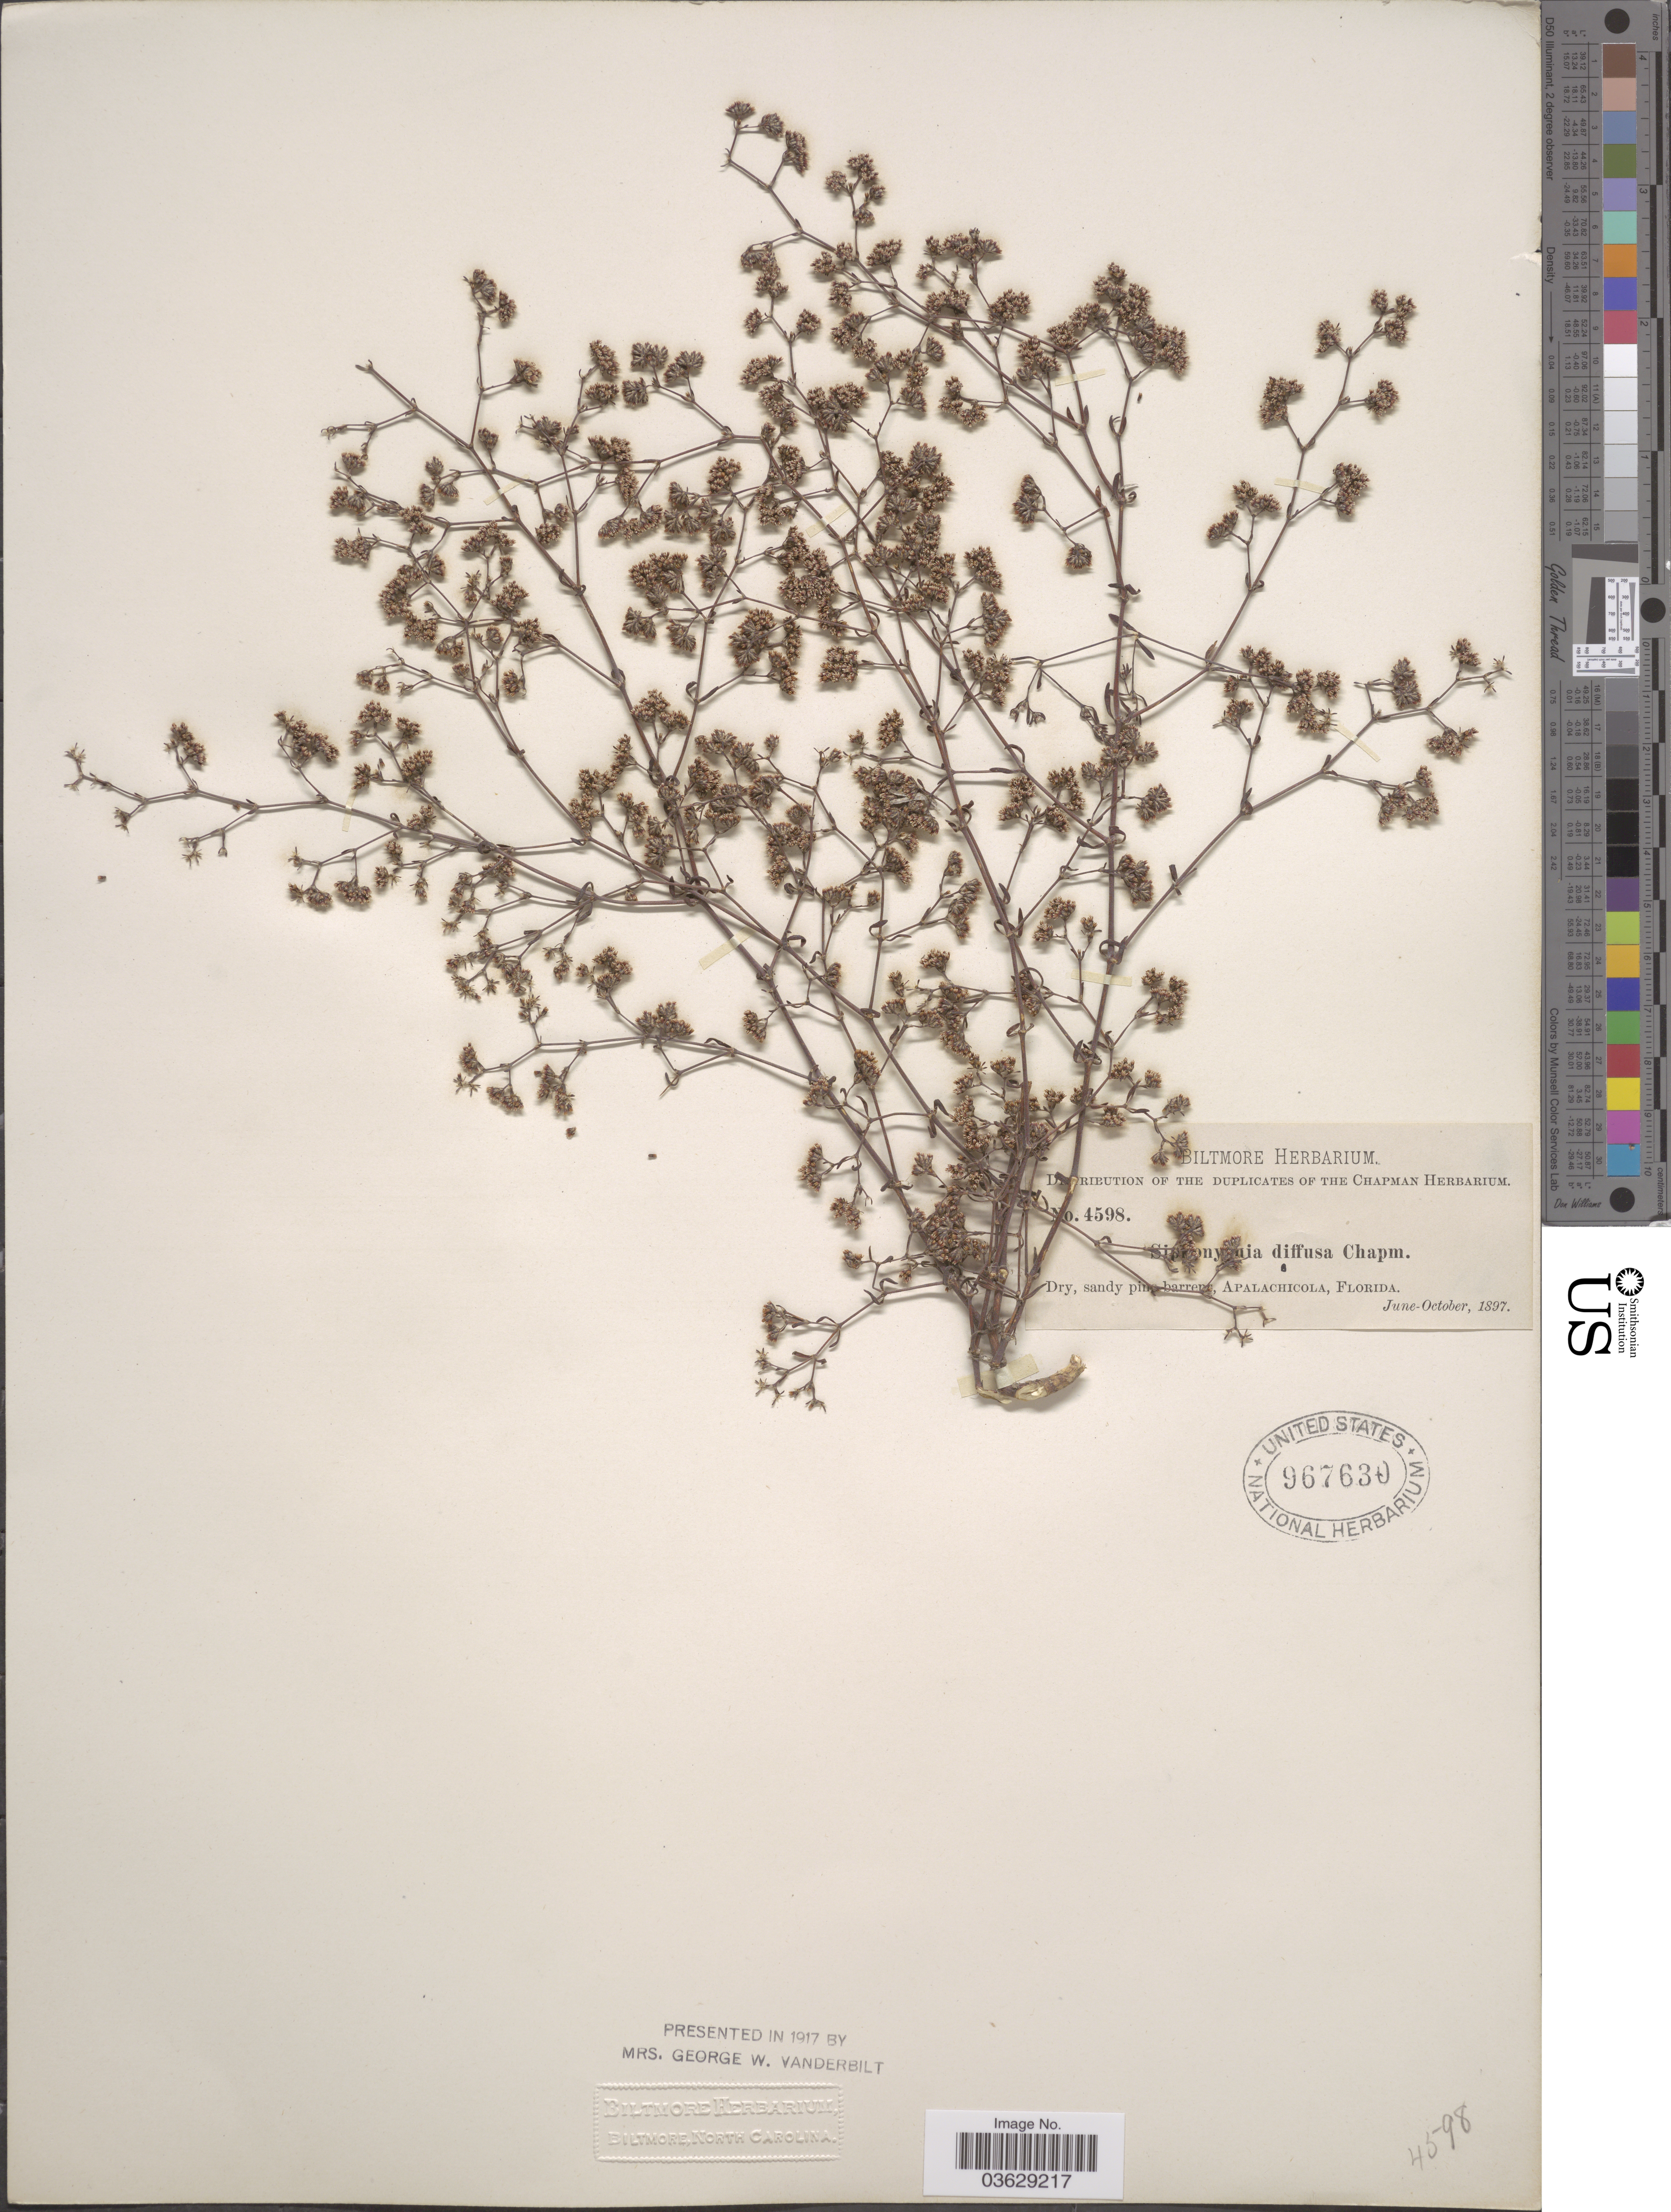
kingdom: Plantae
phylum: Tracheophyta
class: Magnoliopsida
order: Caryophyllales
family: Caryophyllaceae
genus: Paronychia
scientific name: Paronychia patula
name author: Shinners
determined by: Strong, Mark T., (BOT), Smithsonian Institution - National Museum of Natural History (UNITED STATES)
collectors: ex herb. Biltmore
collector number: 4598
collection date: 1897-06/1897-10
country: United States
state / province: Florida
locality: Apalachicola.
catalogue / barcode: US 967630